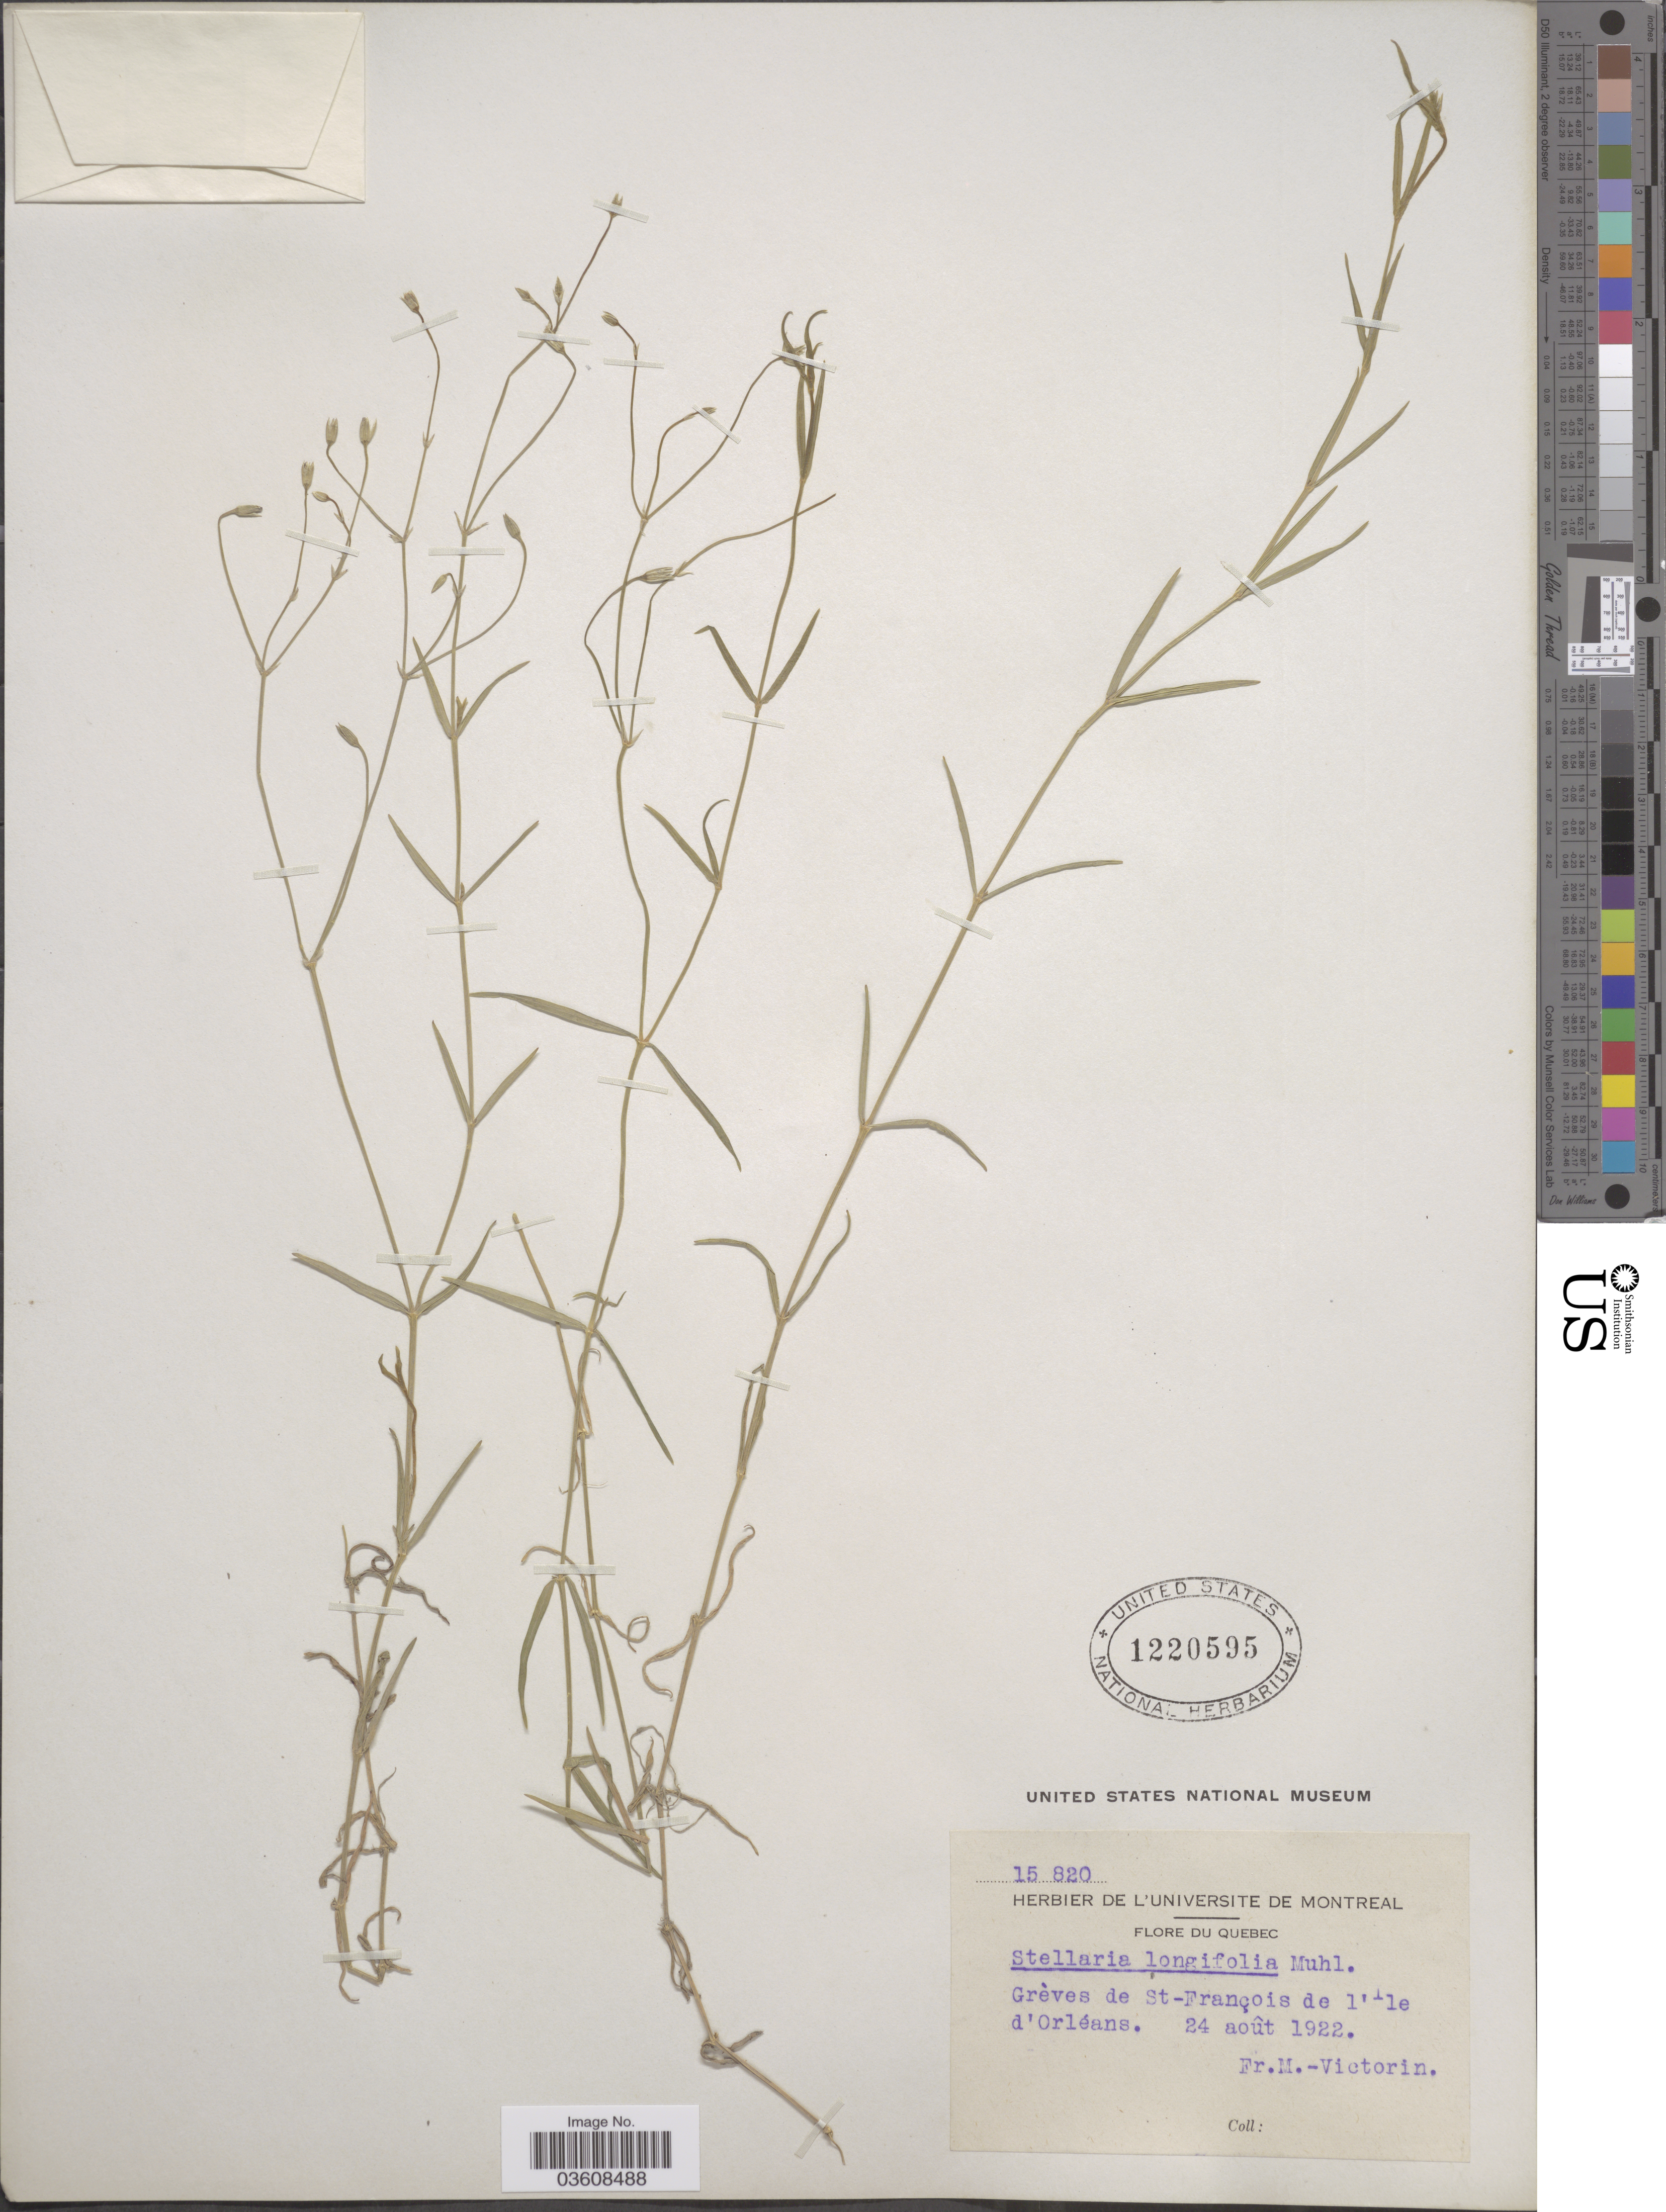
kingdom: Plantae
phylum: Tracheophyta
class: Magnoliopsida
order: Caryophyllales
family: Caryophyllaceae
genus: Stellaria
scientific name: Stellaria longifolia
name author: Muhl. ex Willd.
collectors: F. Marie-Victorin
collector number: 15820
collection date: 1922-08-24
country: Canada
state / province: Quebec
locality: Grèves de St-François de l'Ile d'Orléans.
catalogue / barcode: US 1220595